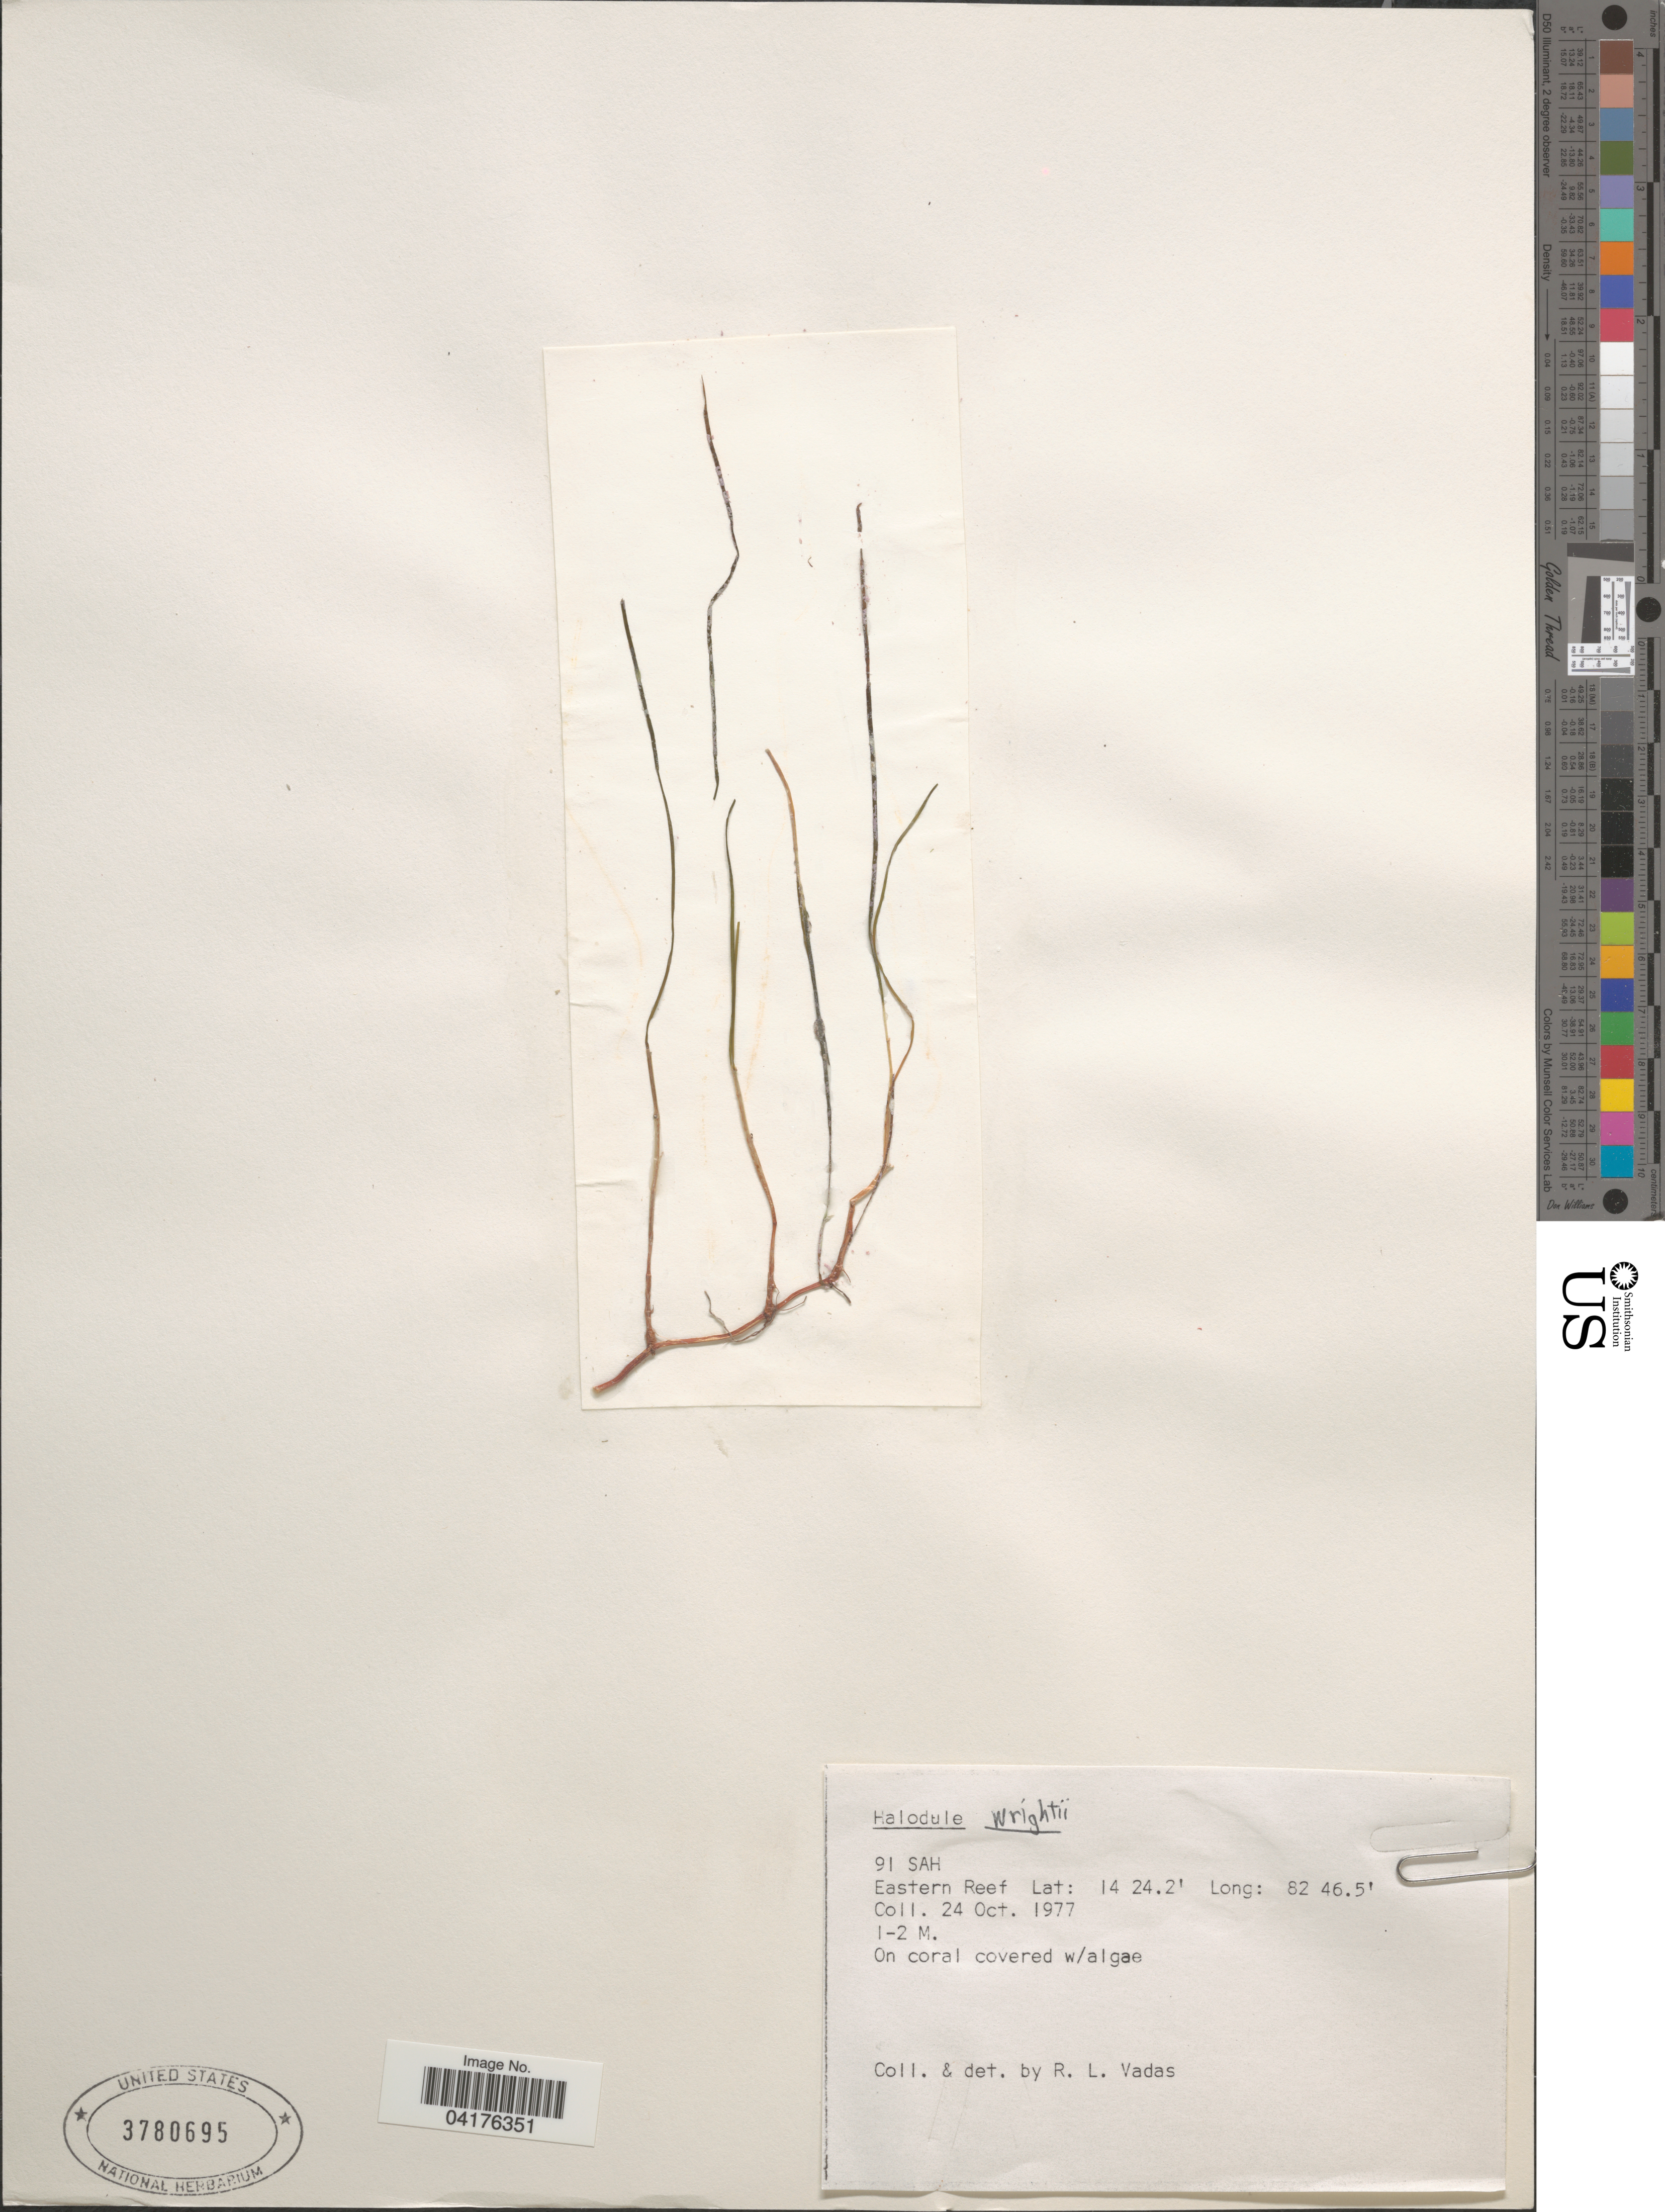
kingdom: Plantae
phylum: Tracheophyta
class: Liliopsida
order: Alismatales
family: Cymodoceaceae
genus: Halodule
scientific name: Halodule wrightii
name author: Asch.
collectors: R. Vadas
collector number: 91 SAH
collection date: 1977-10-24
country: Nicaragua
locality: Eastern Reef.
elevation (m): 1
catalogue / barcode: US 3780695